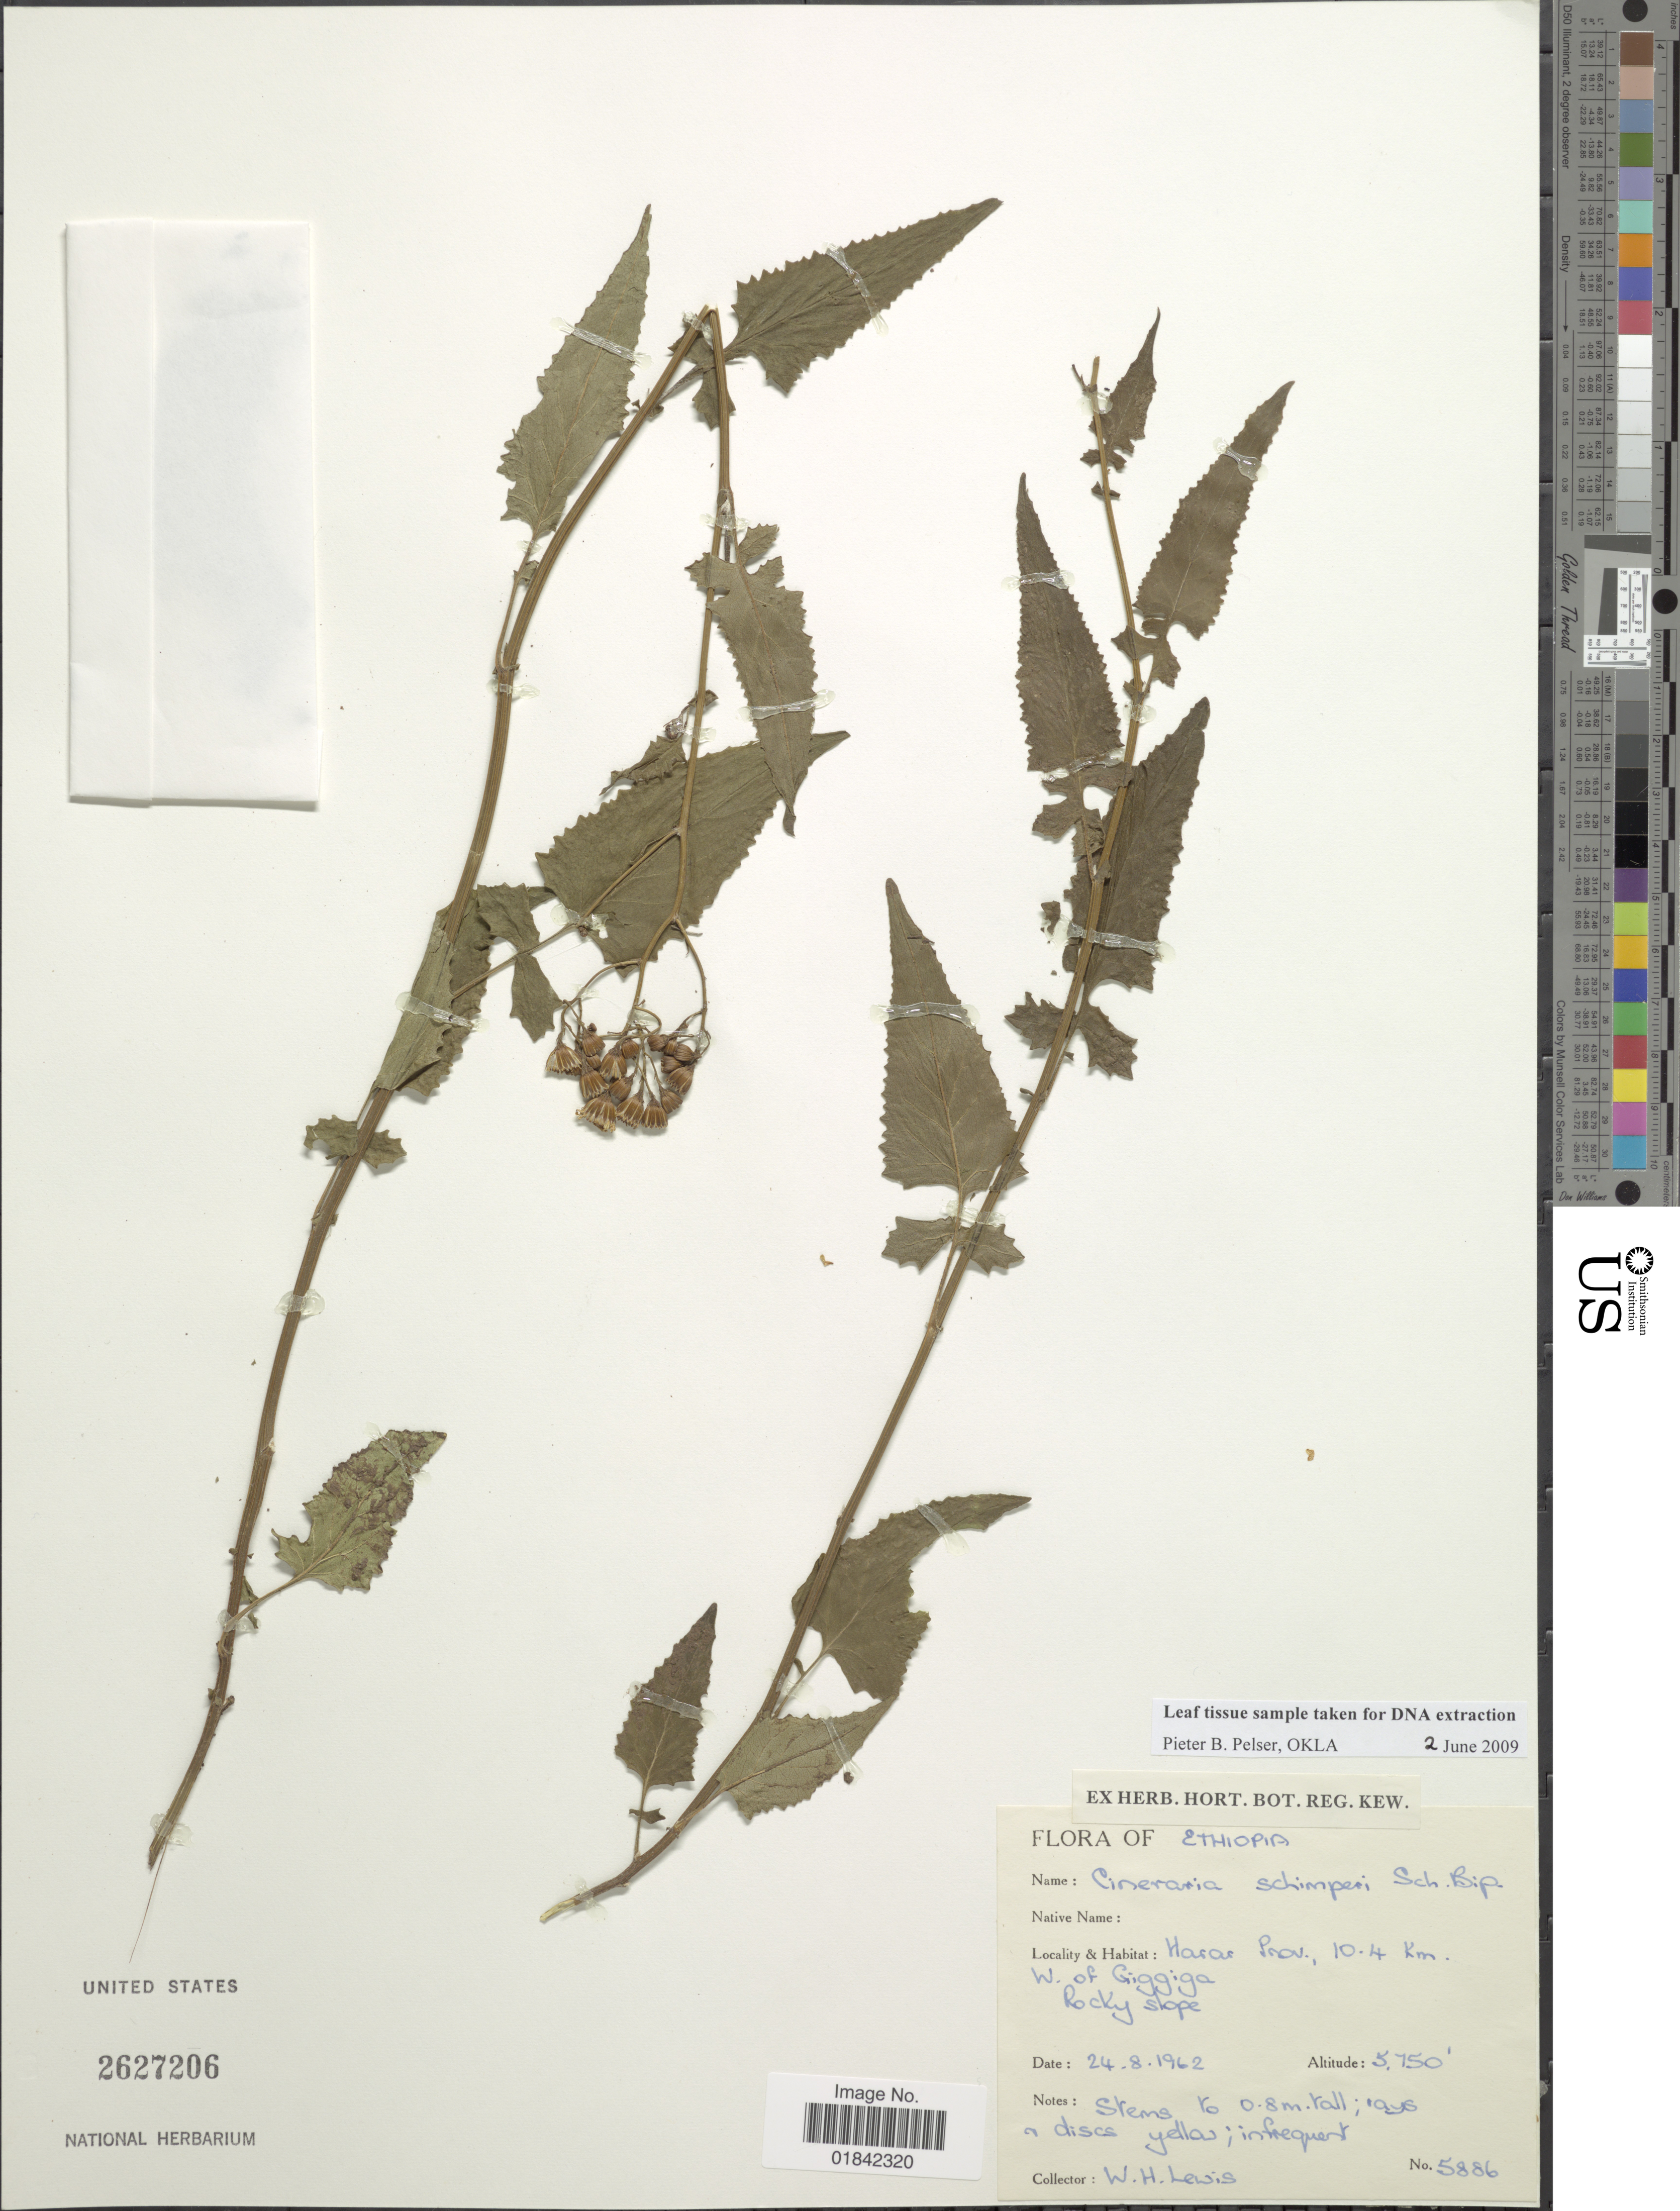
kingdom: Plantae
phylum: Tracheophyta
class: Magnoliopsida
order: Asterales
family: Asteraceae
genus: Senecio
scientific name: Senecio lyratipartitus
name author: A. Rich. ex Sch. Bip.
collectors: W. H. Lewis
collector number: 5886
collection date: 1962-08-24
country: Ethiopia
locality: Harar Prov., 10.4 Km, W. of Giggiga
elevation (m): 1753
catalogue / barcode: US 2627206